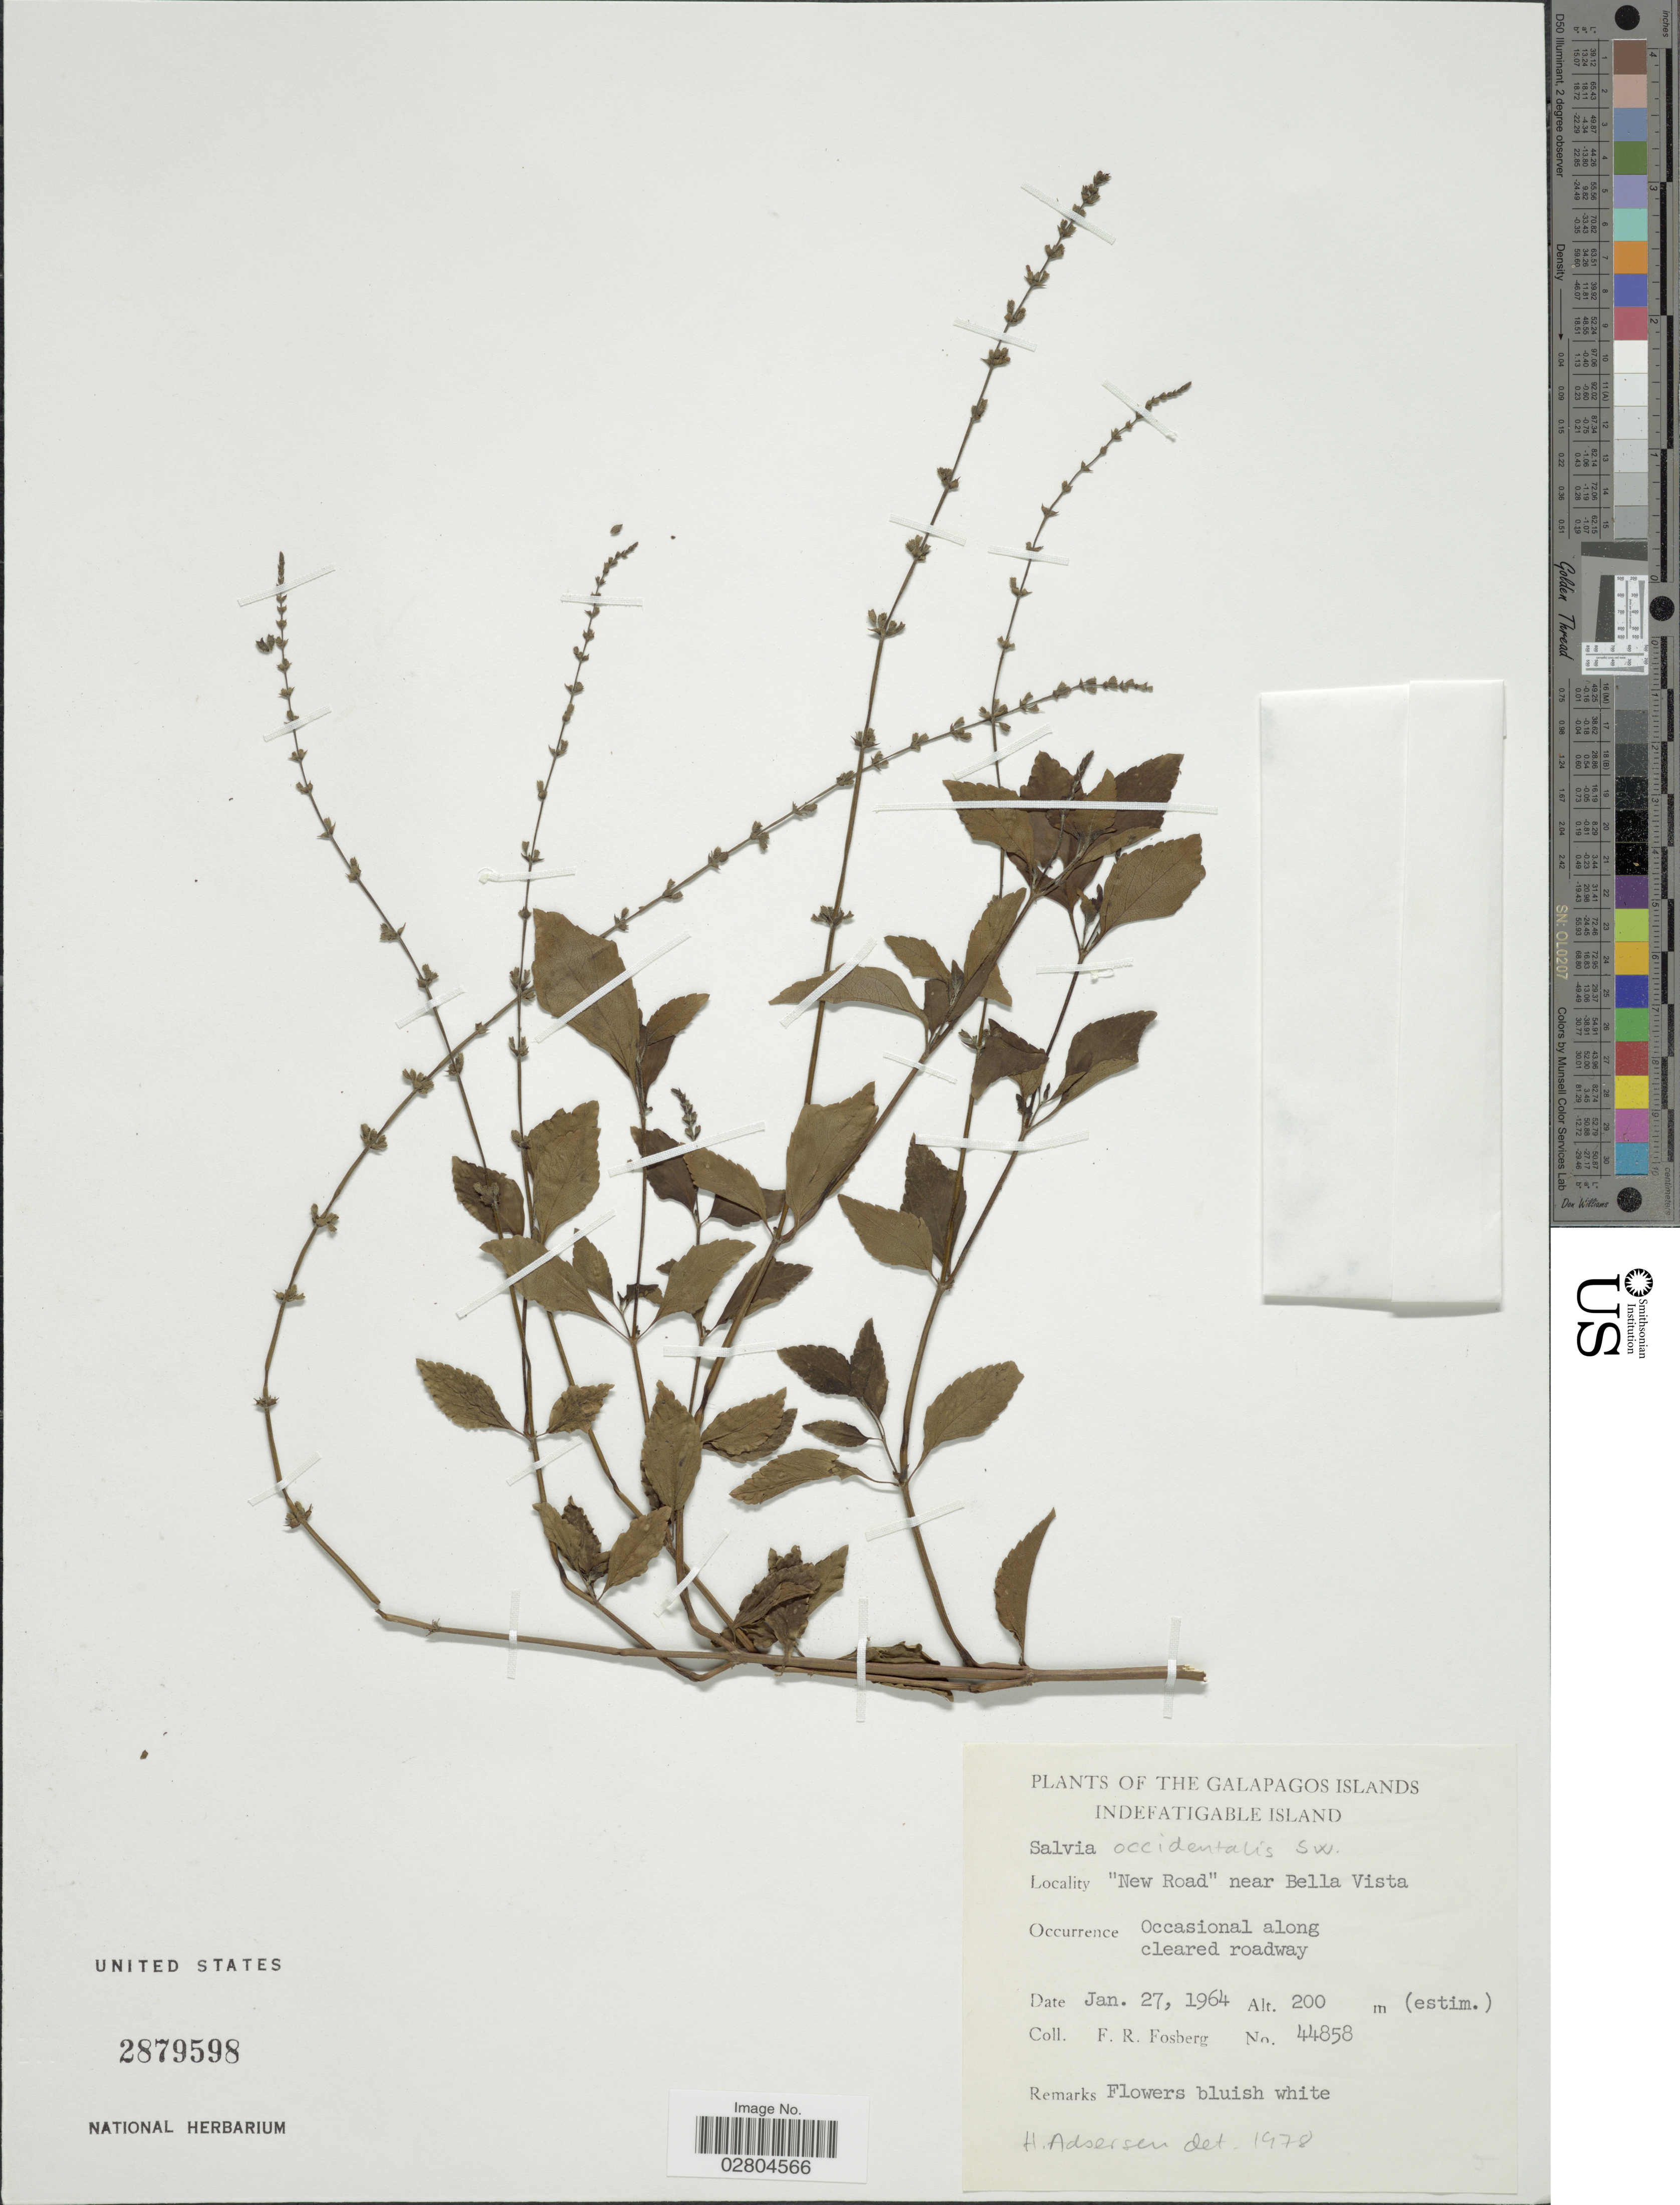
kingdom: Plantae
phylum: Tracheophyta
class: Magnoliopsida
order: Lamiales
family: Lamiaceae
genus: Salvia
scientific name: Salvia occidentalis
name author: Sw.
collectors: F. R. Fosberg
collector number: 44858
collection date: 1964-01-27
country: Ecuador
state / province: Colón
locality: The Galapagos Islands. Indefatigable Island. "New Road" near Bella Vista.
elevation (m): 200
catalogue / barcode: US 2879598